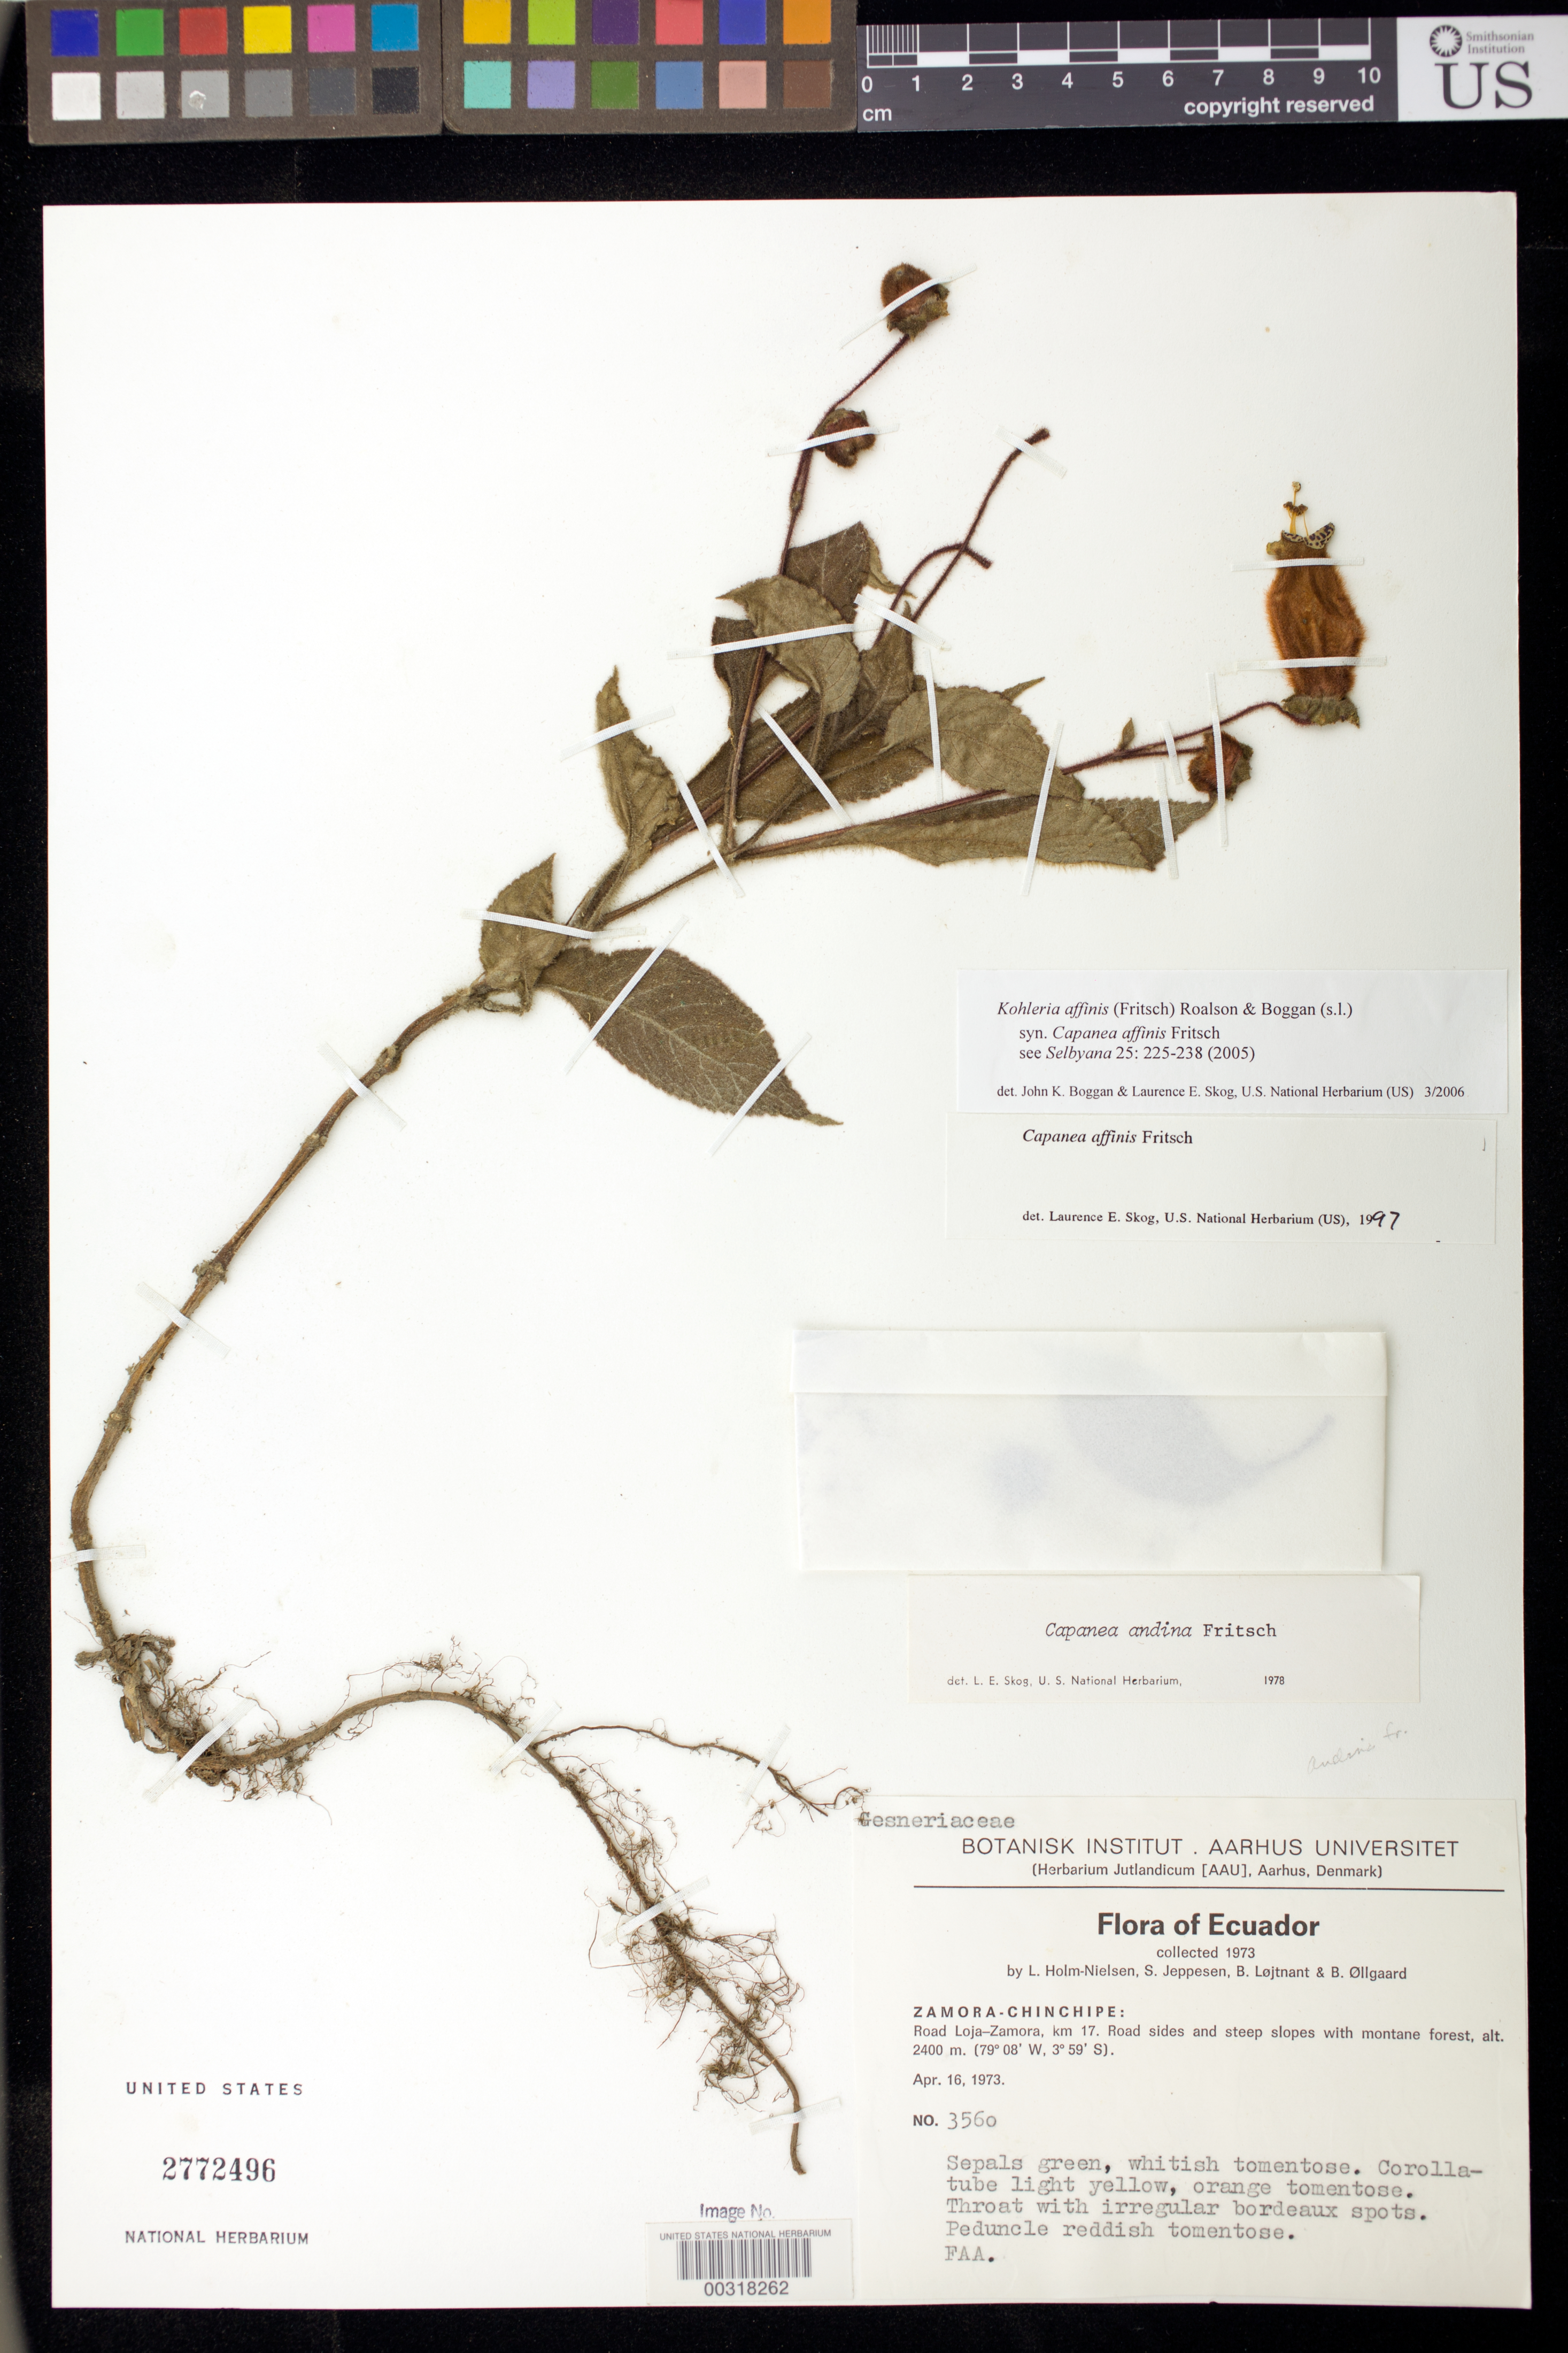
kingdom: Plantae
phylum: Tracheophyta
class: Magnoliopsida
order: Lamiales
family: Gesneriaceae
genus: Kohleria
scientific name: Kohleria affinis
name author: (Fritsch) Roalson & Boggan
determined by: Boggan, J. K.; Skog, L. E.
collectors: L. B. Holm-Nielsen, S. Jeppesen, B. Löjtnant & B. Øllgaard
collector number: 3560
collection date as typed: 16 Apr 1973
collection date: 1973-04-16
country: Ecuador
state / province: Zamora-Chinchipe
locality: Road Loja - Zamora, km 17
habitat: Road sides and steep slopes with montane forest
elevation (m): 2400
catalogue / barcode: US 2772496